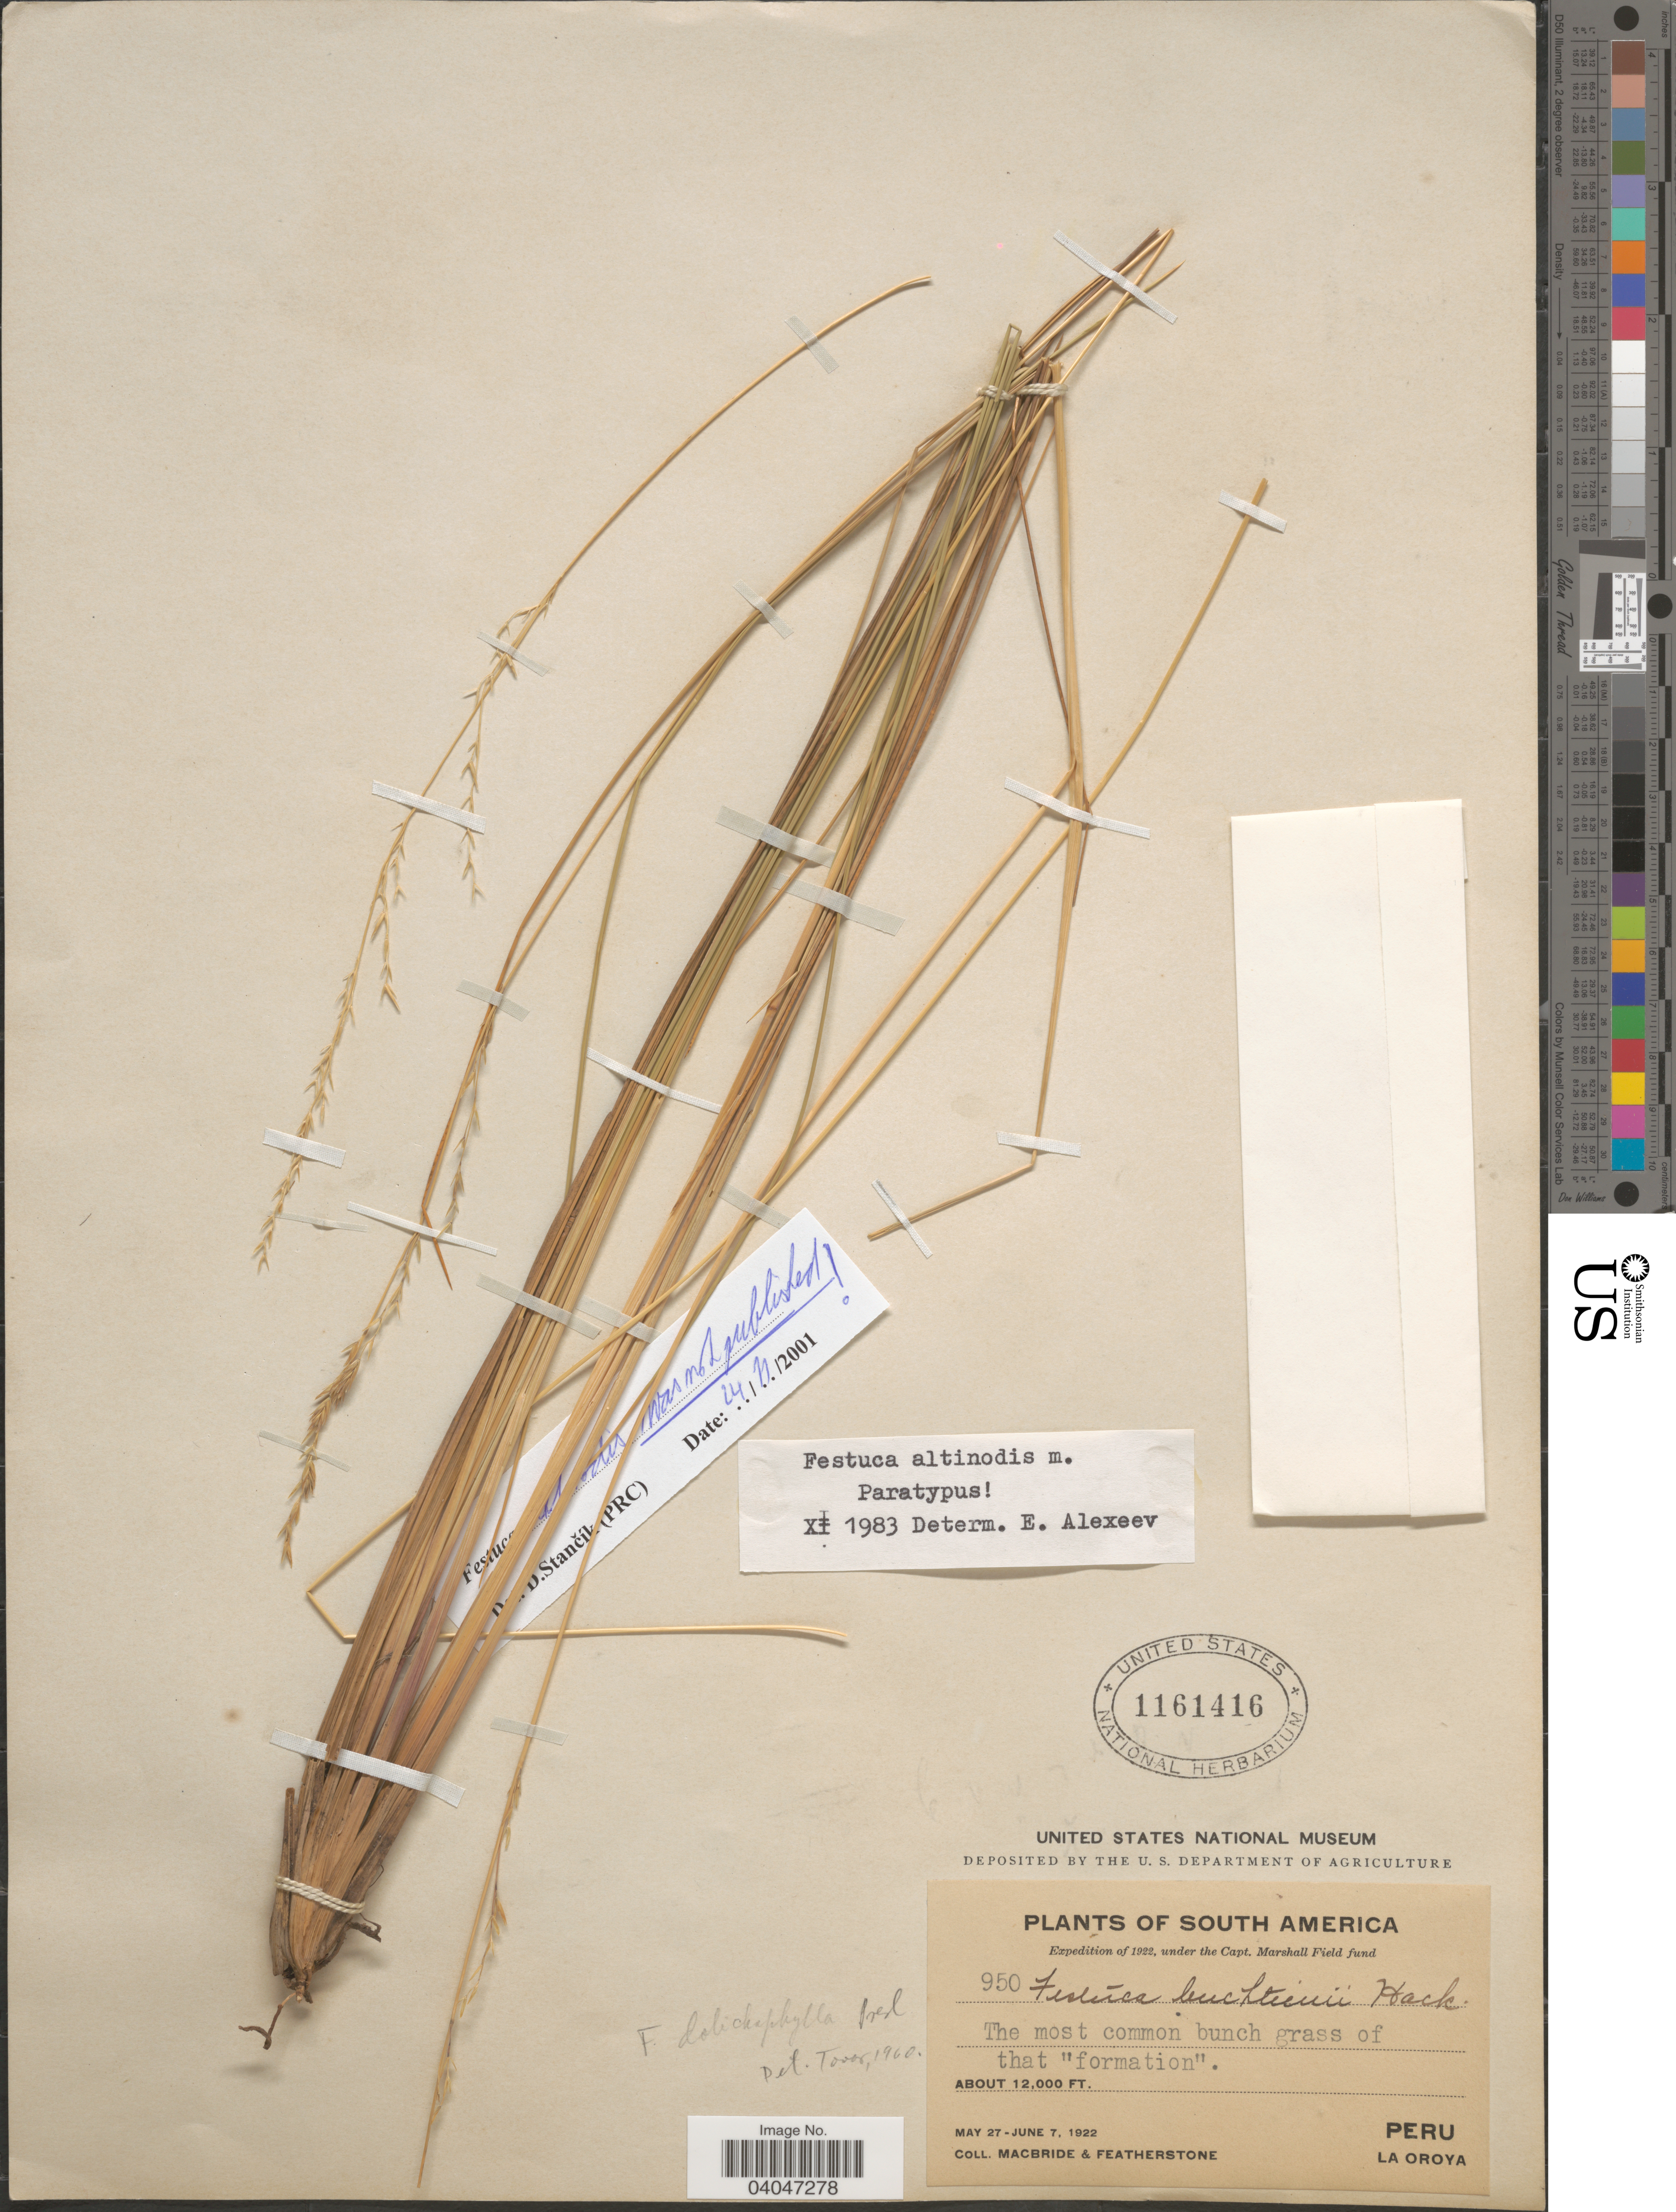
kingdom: Plantae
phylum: Tracheophyta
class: Liliopsida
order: Poales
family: Poaceae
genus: Festuca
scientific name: Festuca altinodis ined.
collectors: Macbride, -- & -. Featherstone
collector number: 950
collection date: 1922-05-27/1922-06-07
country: Peru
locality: La Oroya.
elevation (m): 3658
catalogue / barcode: US 1161416